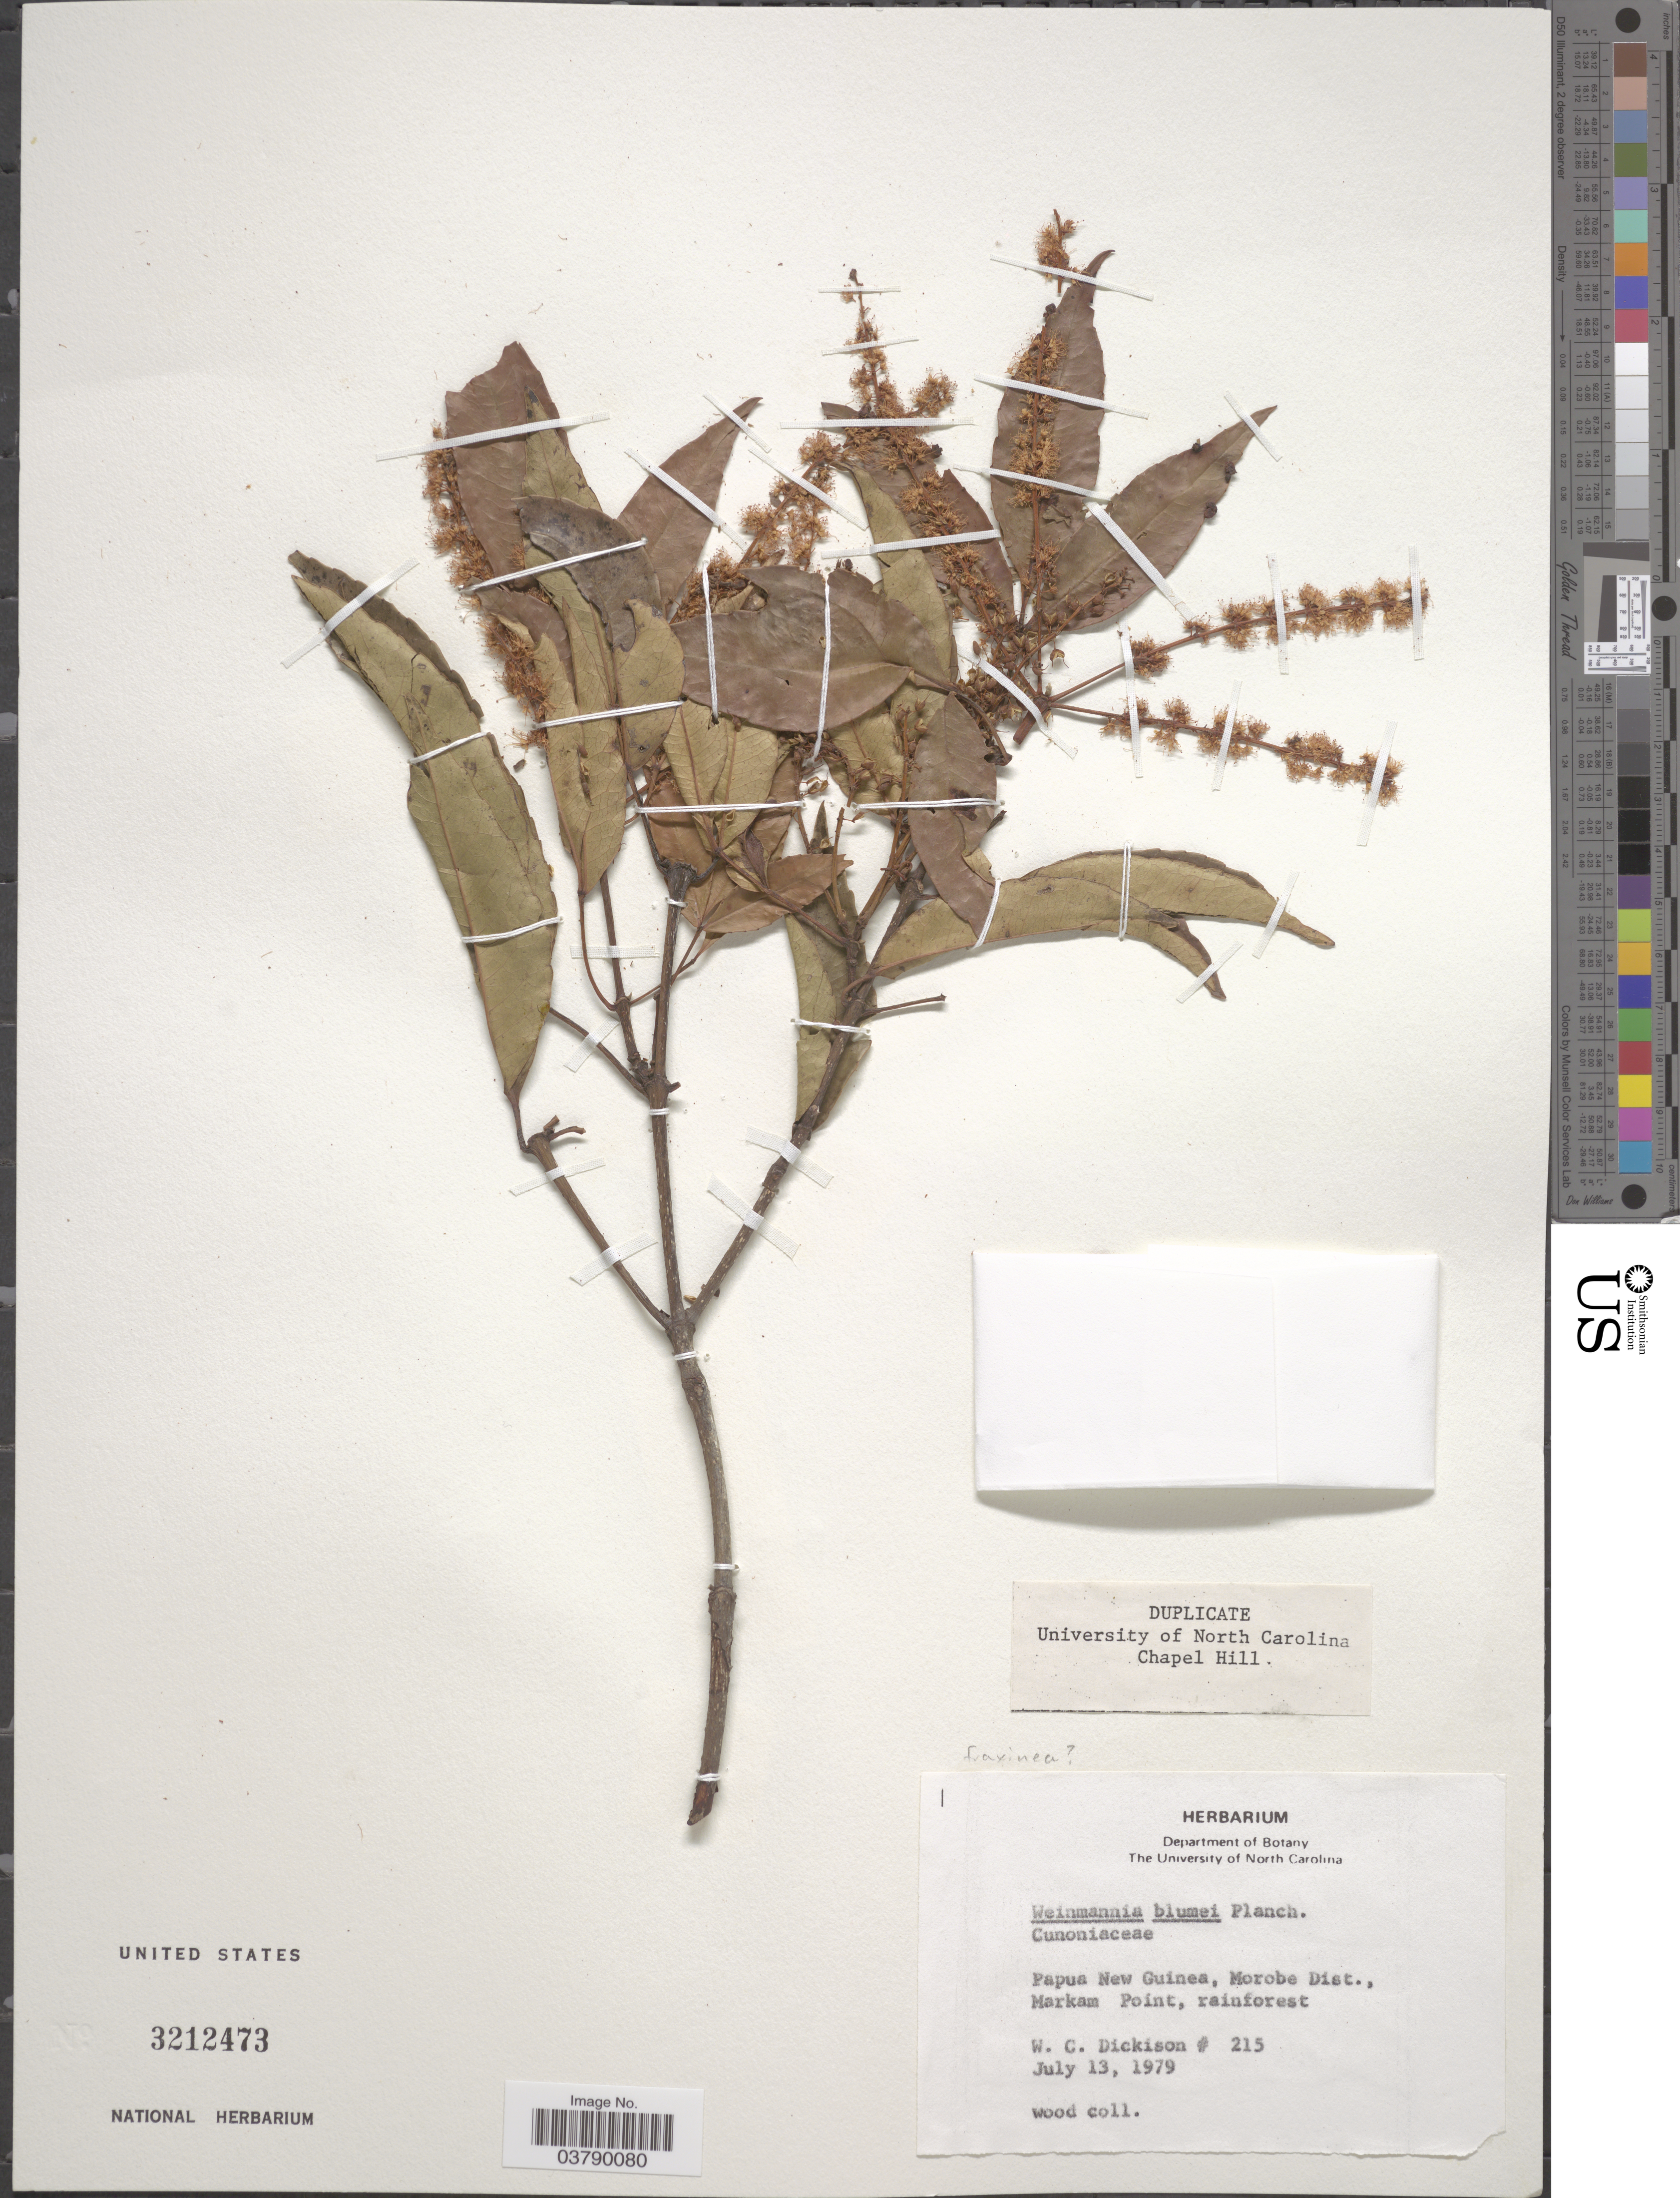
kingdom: Plantae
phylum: Tracheophyta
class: Magnoliopsida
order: Oxalidales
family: Cunoniaceae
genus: Pterophylla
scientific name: Pterophylla fraxinea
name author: D. Don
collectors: W. Dickison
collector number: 215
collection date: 1979-07-13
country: Papua New Guinea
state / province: Morobe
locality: Morobe Dist., Markam Point.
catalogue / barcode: US 3212473